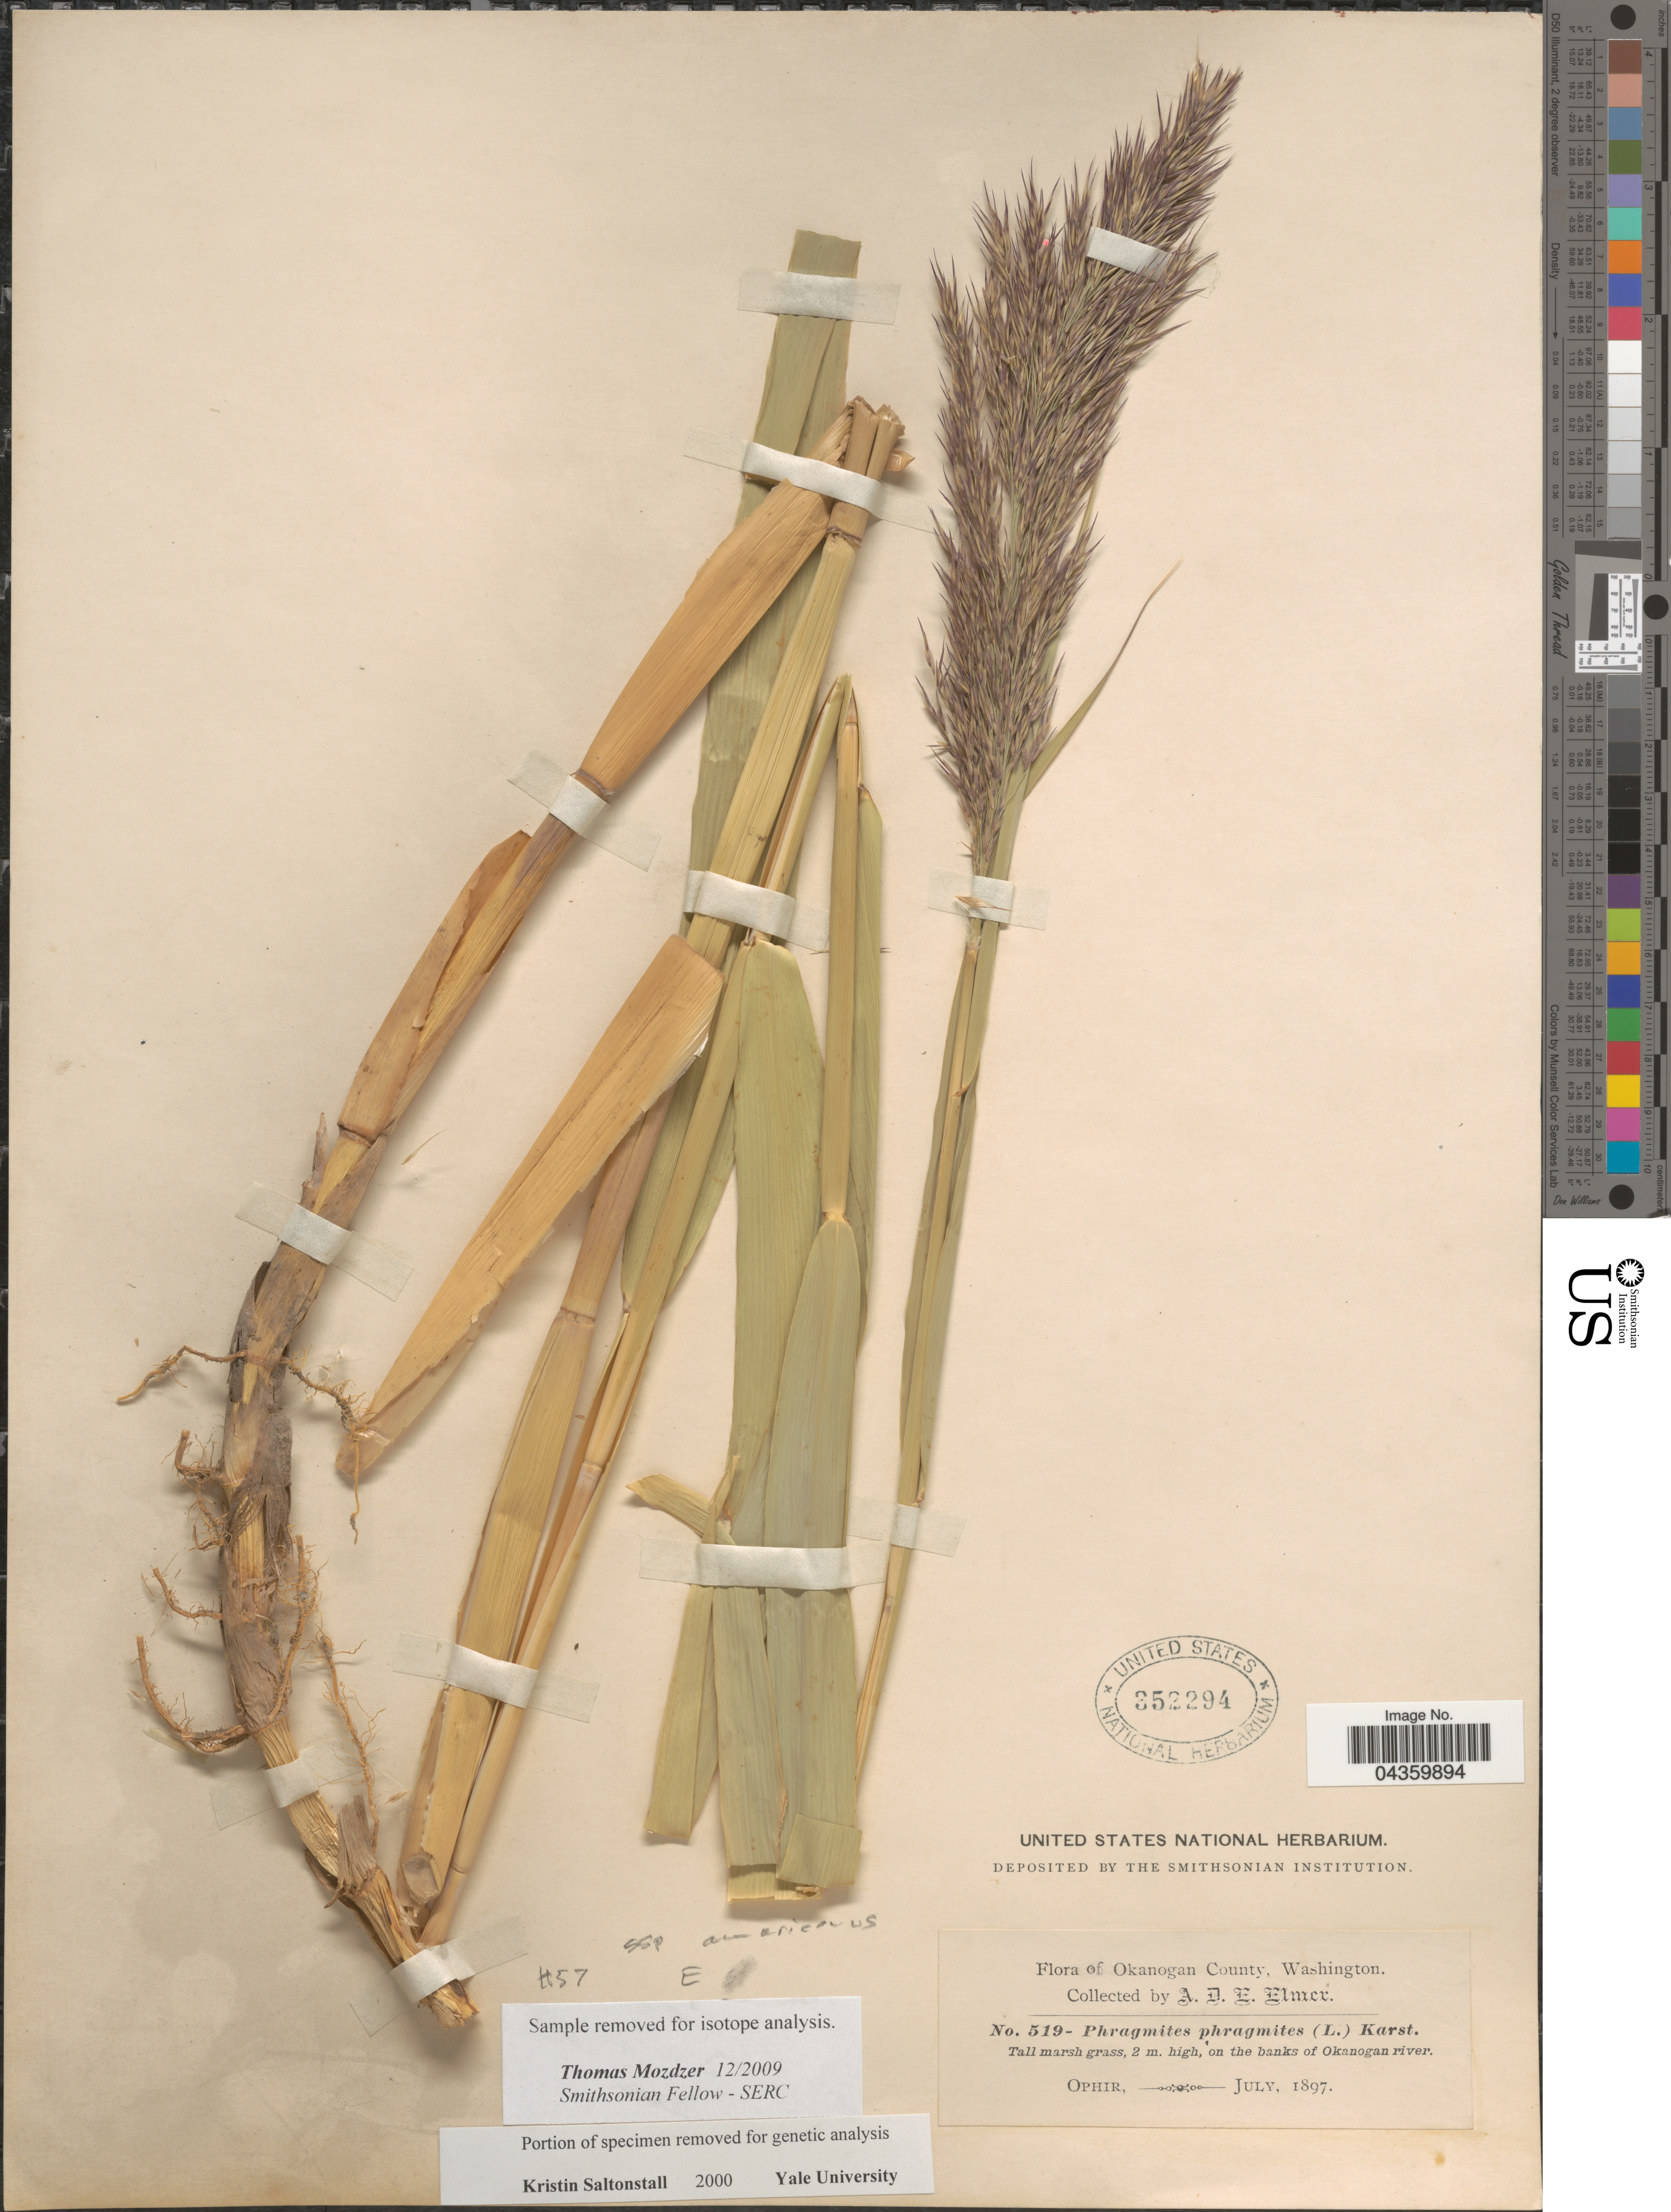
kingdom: Plantae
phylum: Tracheophyta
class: Liliopsida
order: Poales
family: Poaceae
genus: Phragmites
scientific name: Phragmites australis subsp. americanus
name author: Saltonstall & et al.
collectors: A. D. E. Elmer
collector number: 519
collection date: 1897-07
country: United States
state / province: Washington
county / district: Okanogan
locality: Okanogan County. On the banks of Okanogan river. Ophir.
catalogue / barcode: US 352294